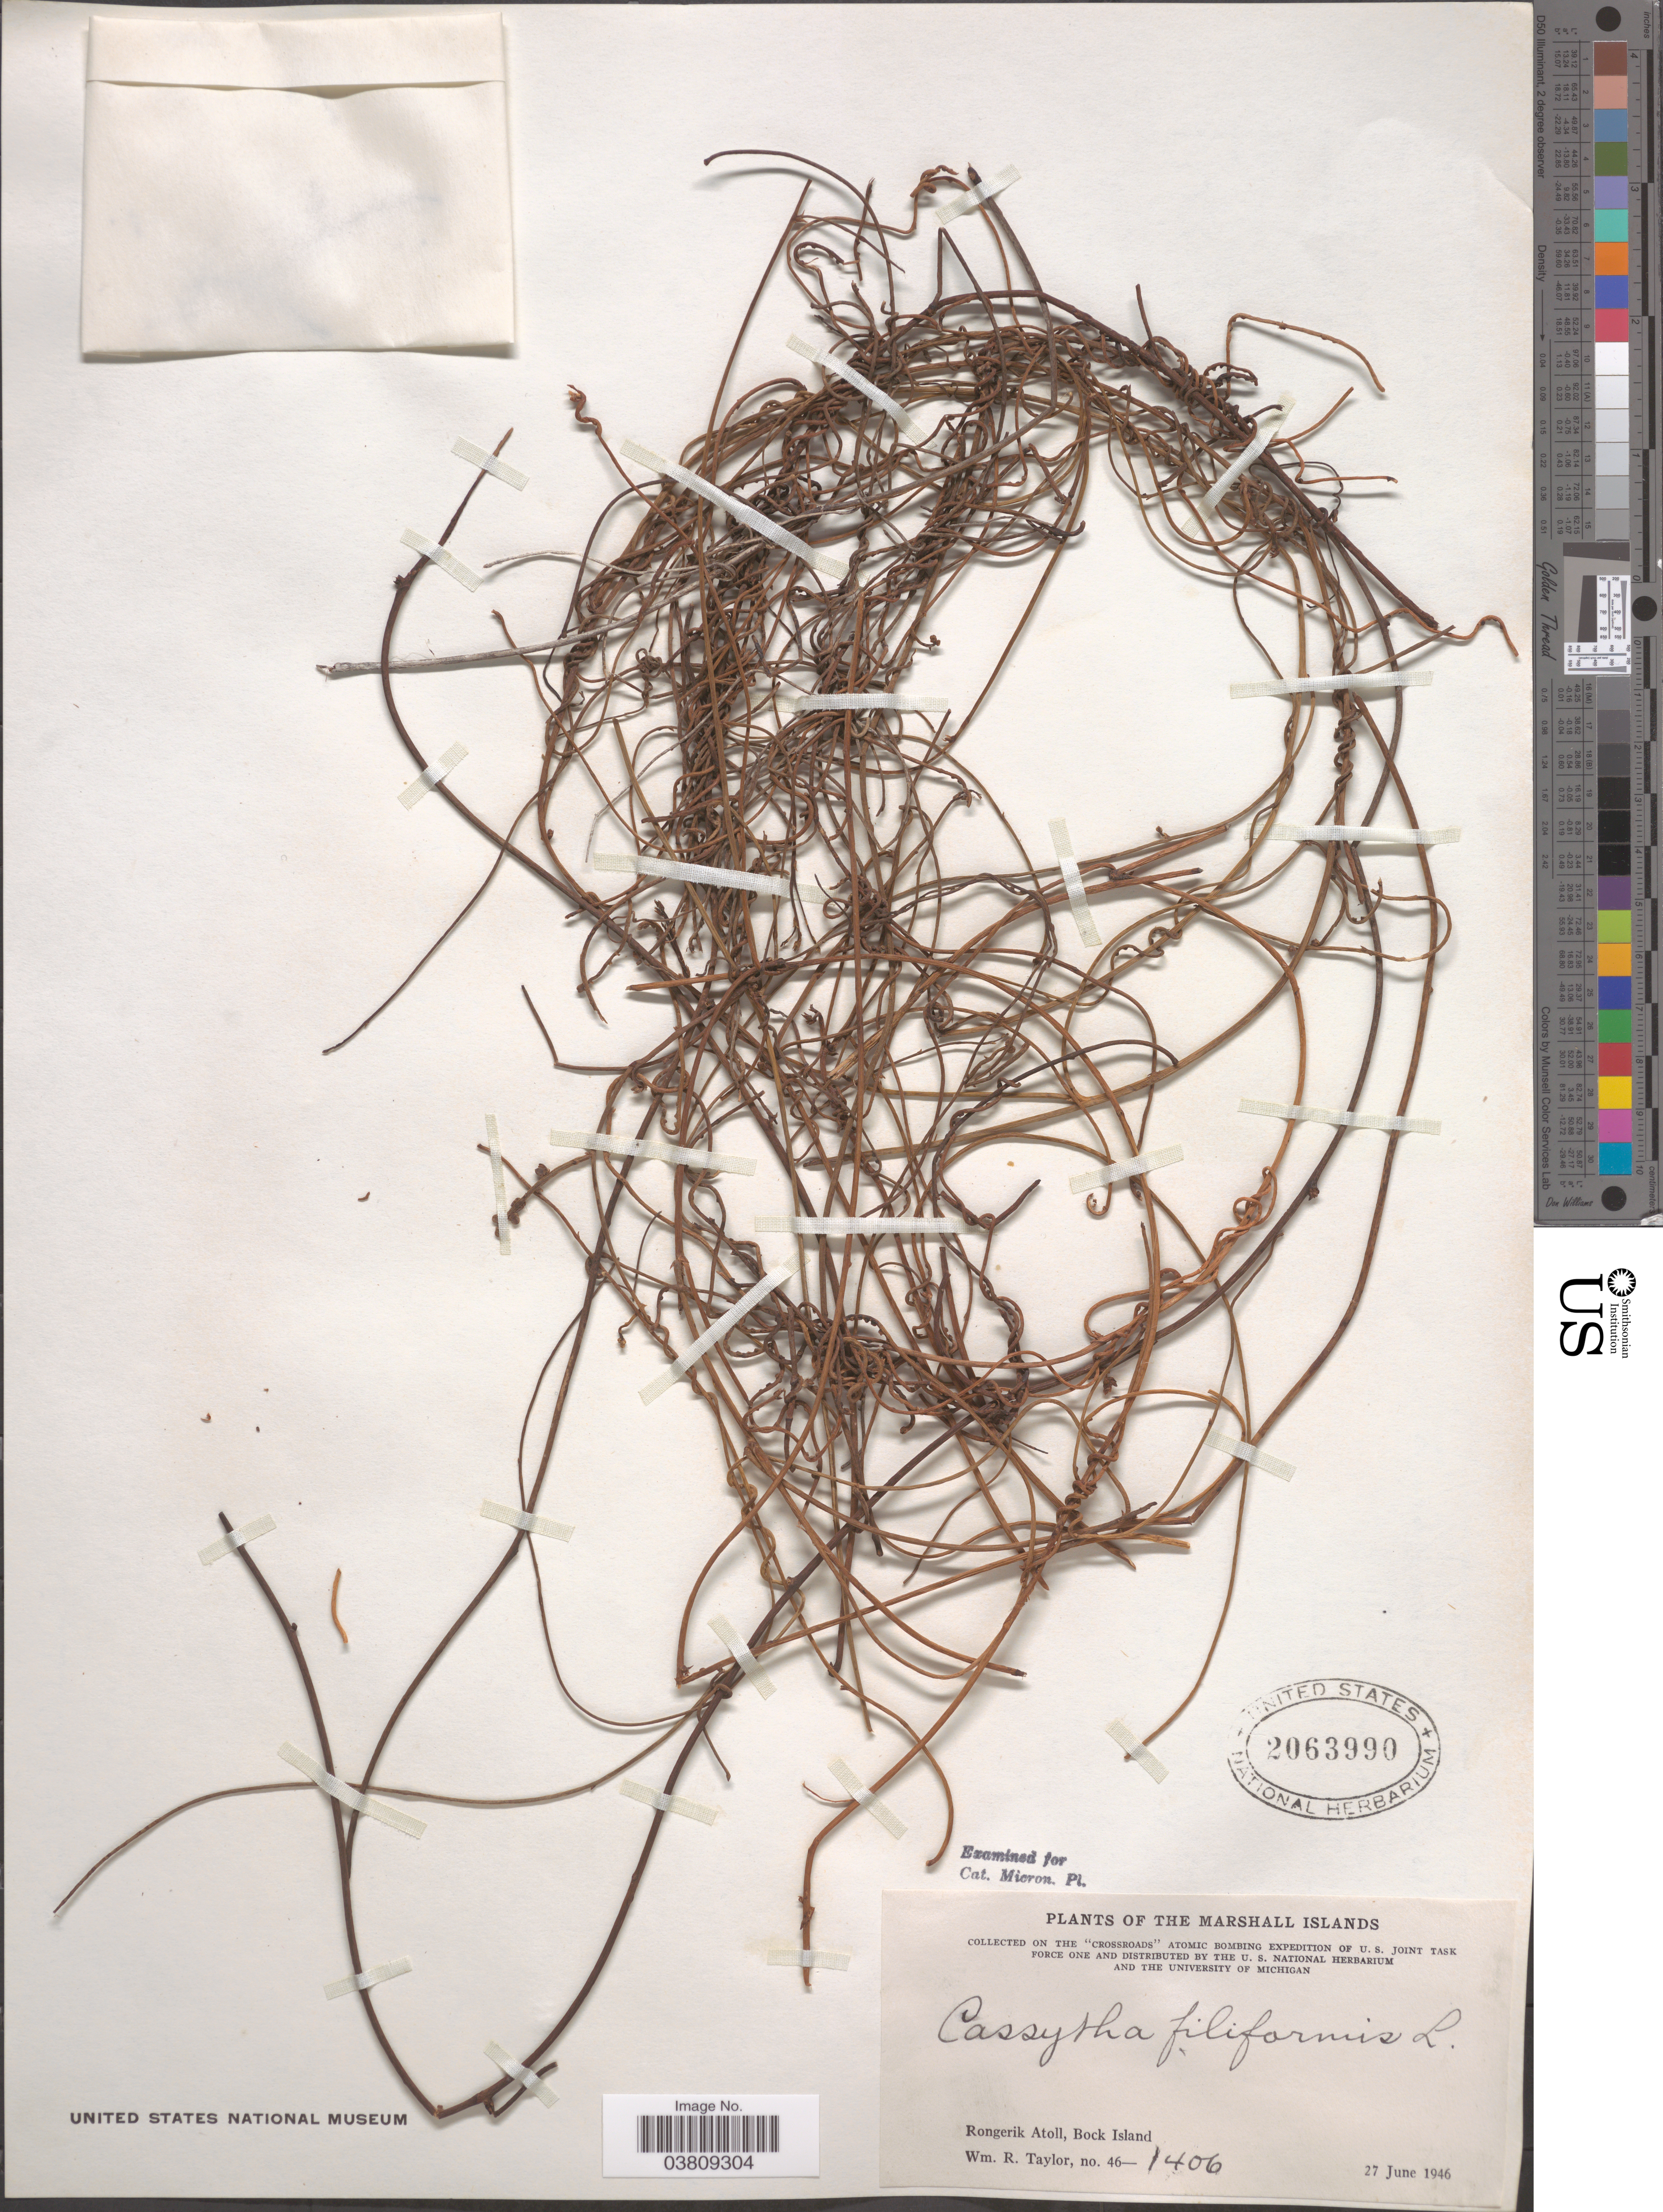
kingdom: Plantae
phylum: Tracheophyta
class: Magnoliopsida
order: Laurales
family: Lauraceae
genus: Cassytha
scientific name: Cassytha filiformis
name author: L.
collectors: W. R. Taylor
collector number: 46-1406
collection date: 1946-06-27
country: Marshall Islands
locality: Rongerik Atoll, Bock Island.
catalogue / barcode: US 2063990